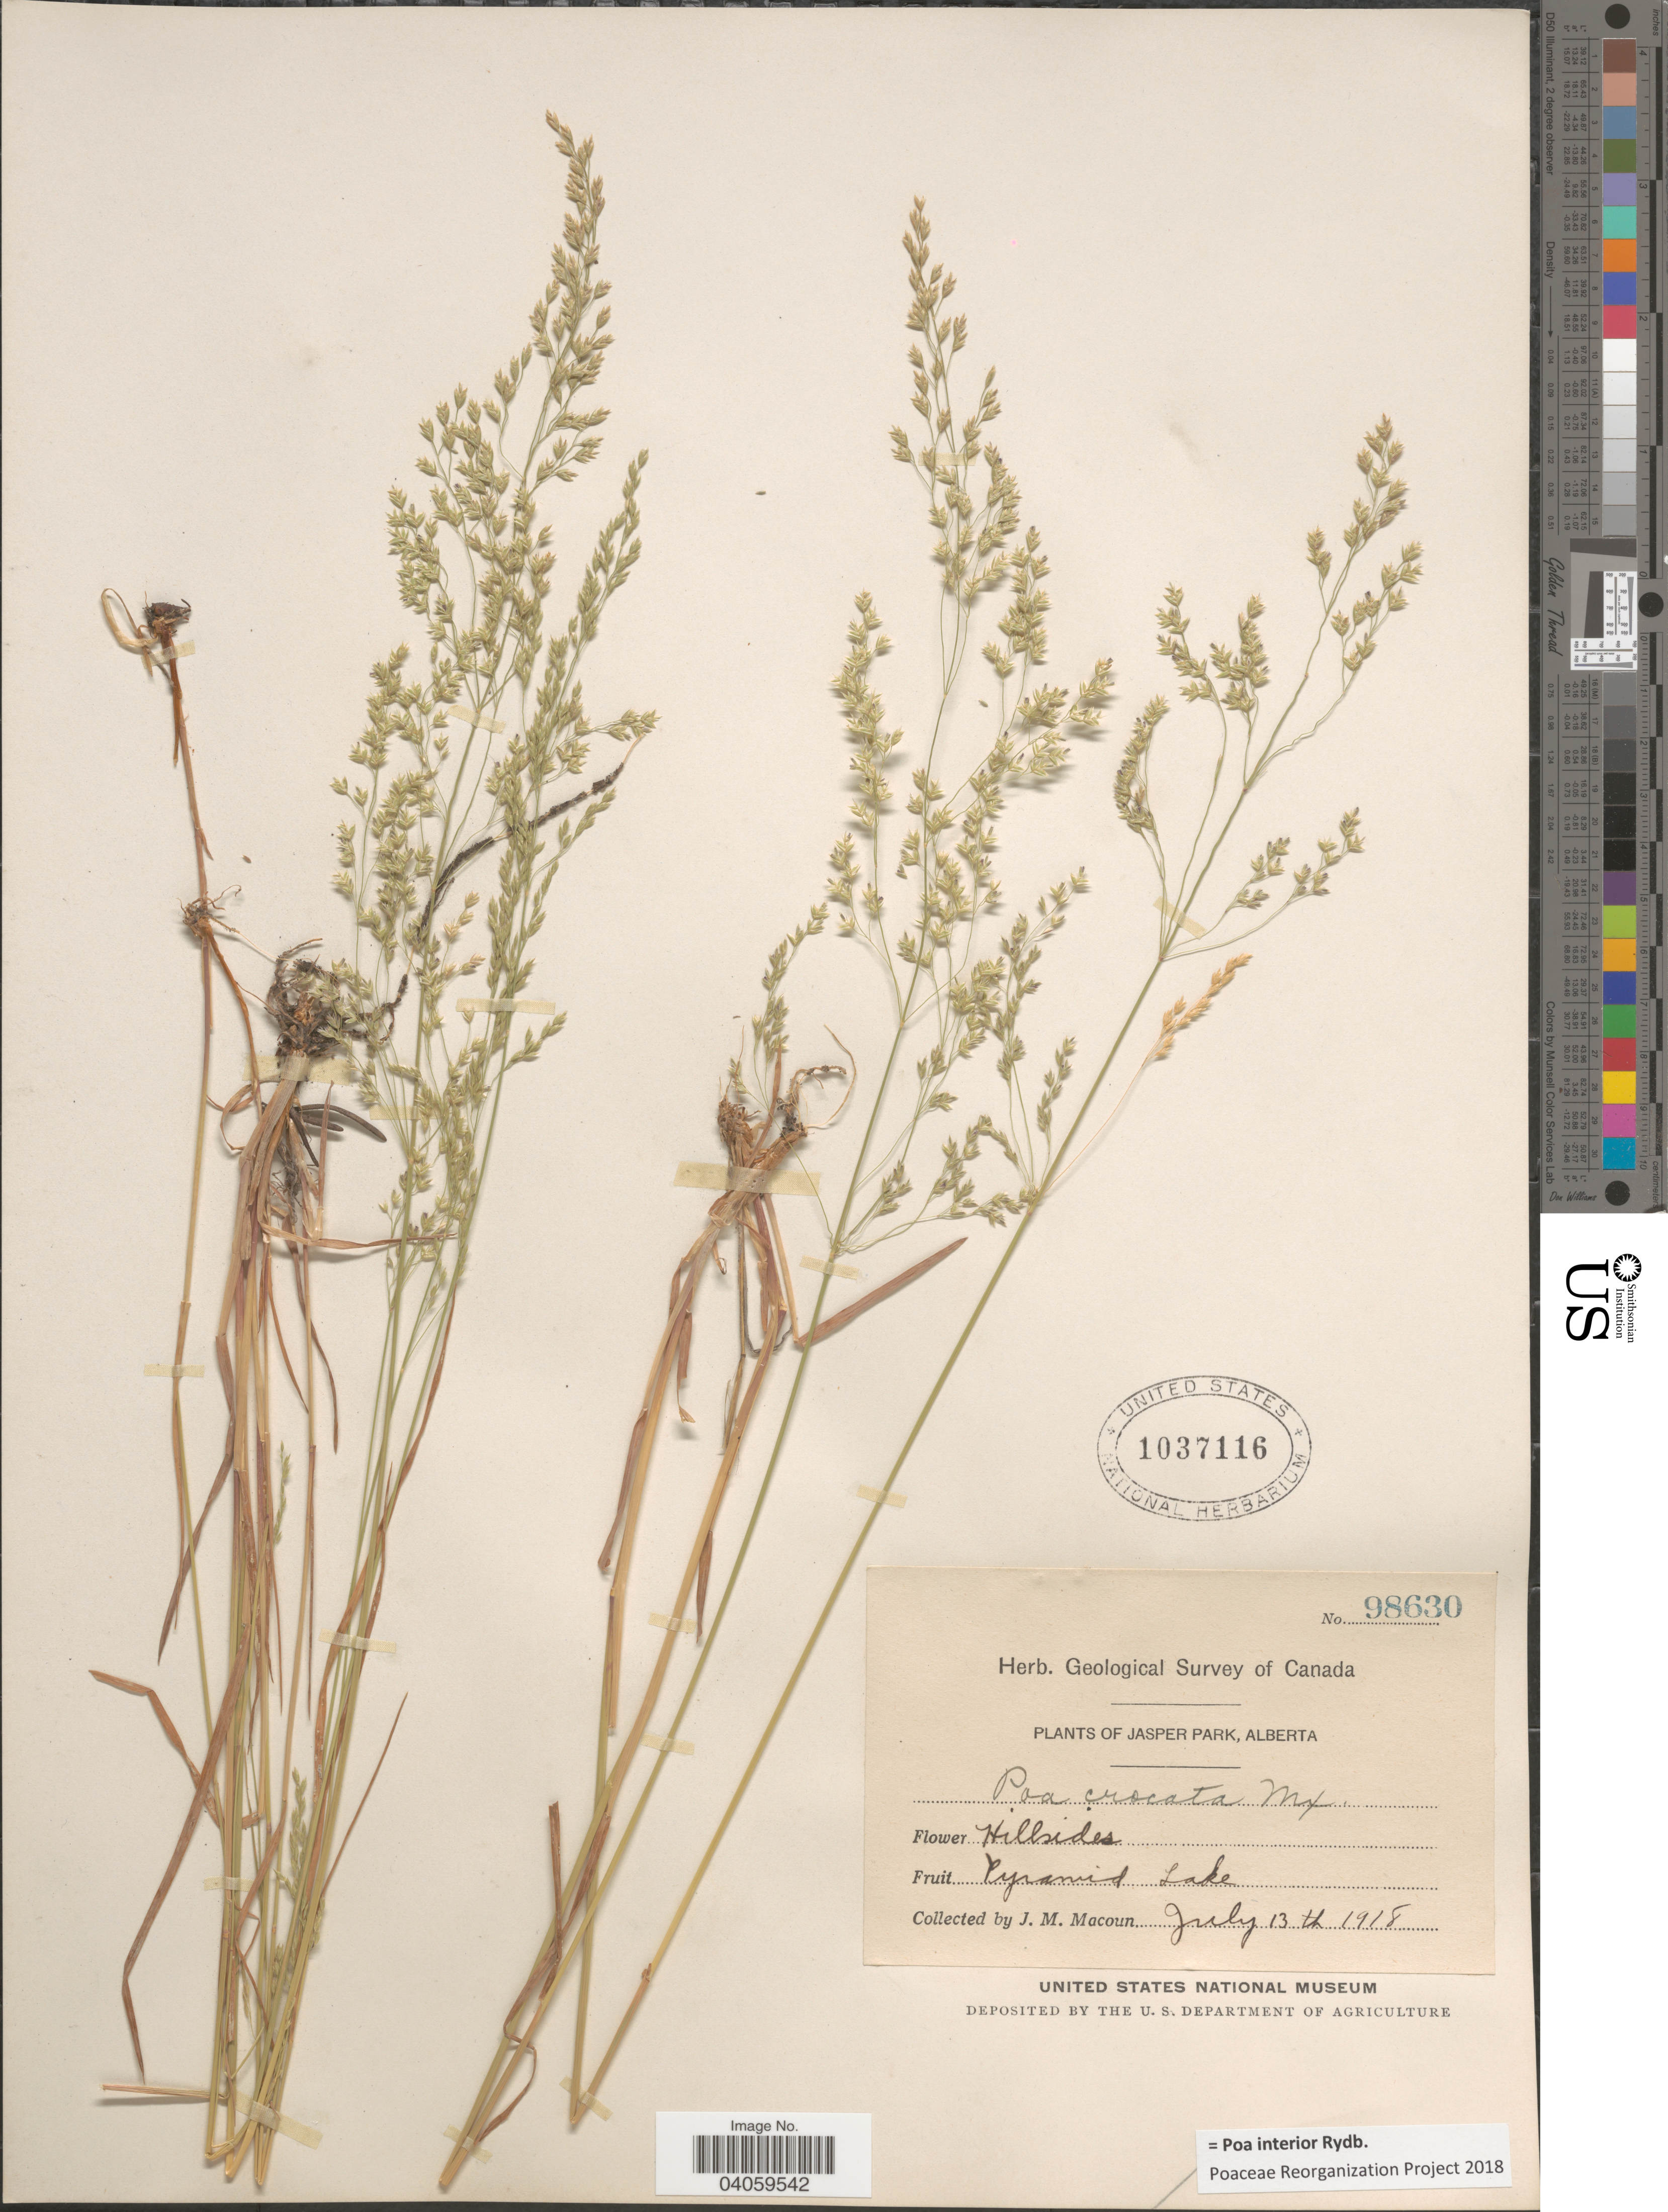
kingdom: Plantae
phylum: Tracheophyta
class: Liliopsida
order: Poales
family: Poaceae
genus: Poa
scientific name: Poa interior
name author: Rydb.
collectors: J. M. Macoun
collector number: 98630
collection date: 1918-07-13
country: Canada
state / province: Alberta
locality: Jasper Park. Pyramid Lake.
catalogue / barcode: US 1037116